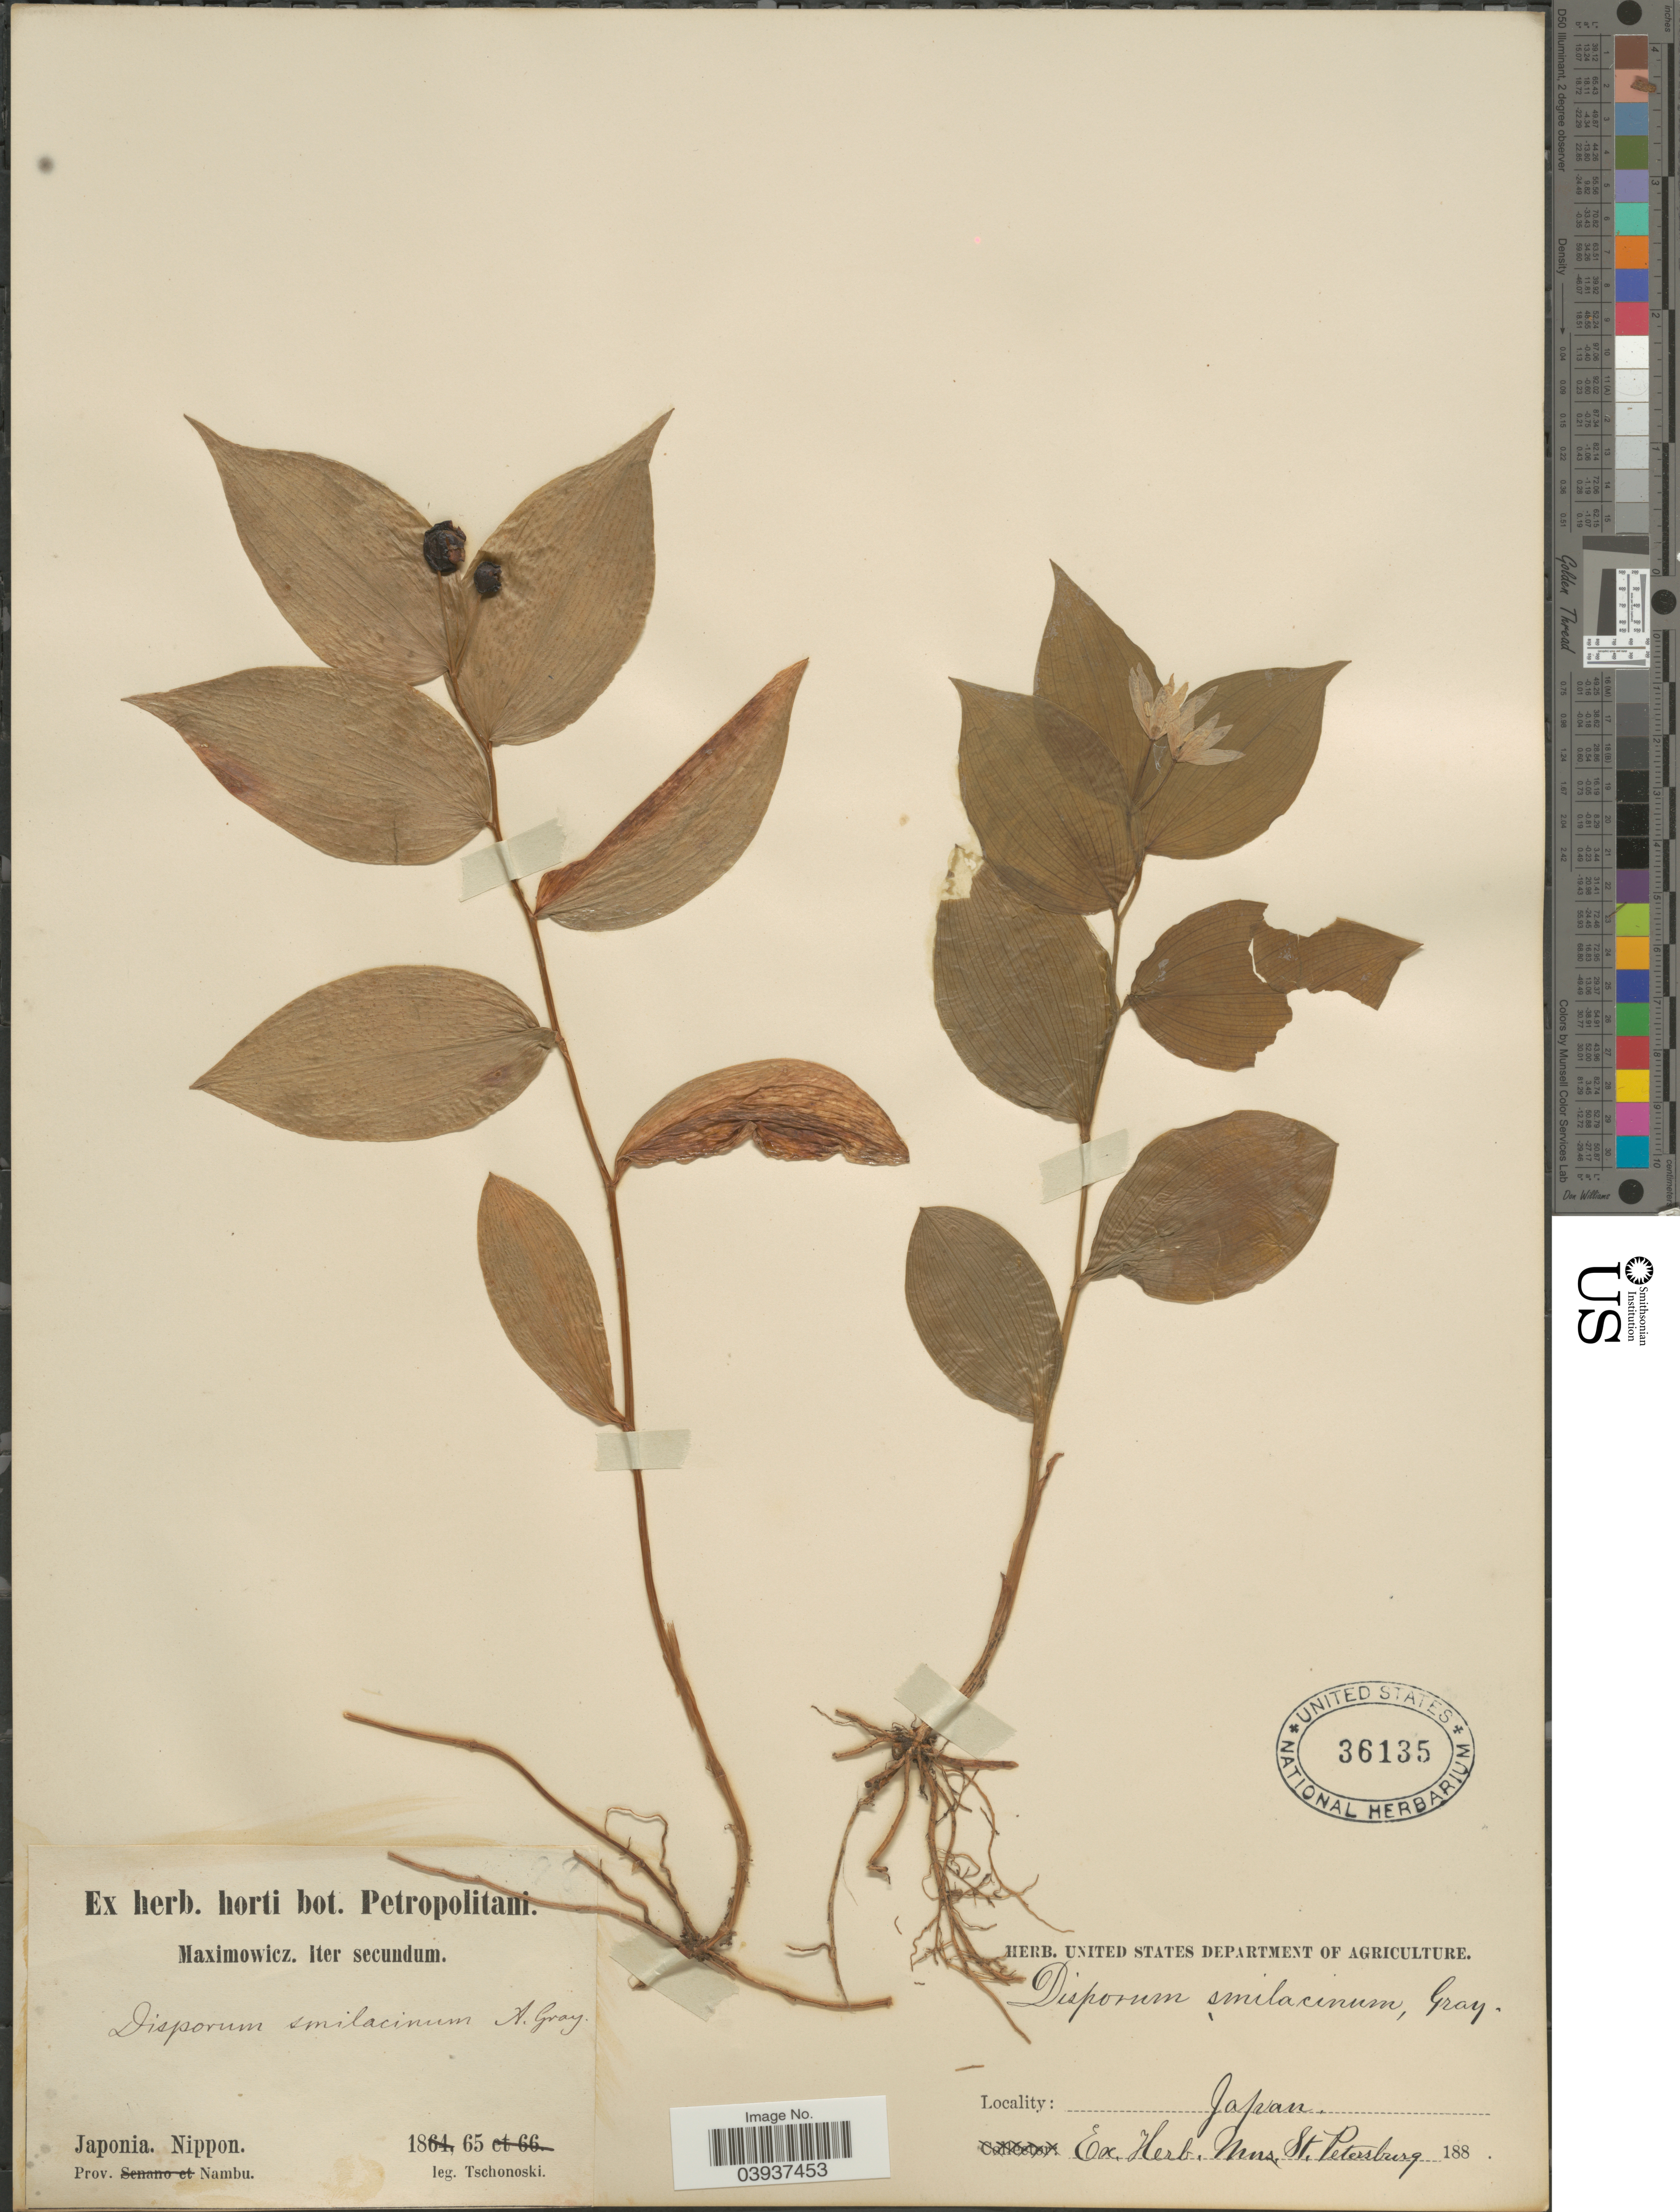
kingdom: Plantae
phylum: Tracheophyta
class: Liliopsida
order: Liliales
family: Colchicaceae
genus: Disporum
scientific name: Disporum smilacinum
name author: A. Gray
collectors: -. Tschonoski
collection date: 1865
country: Japan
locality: Nippon.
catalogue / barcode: US 36135